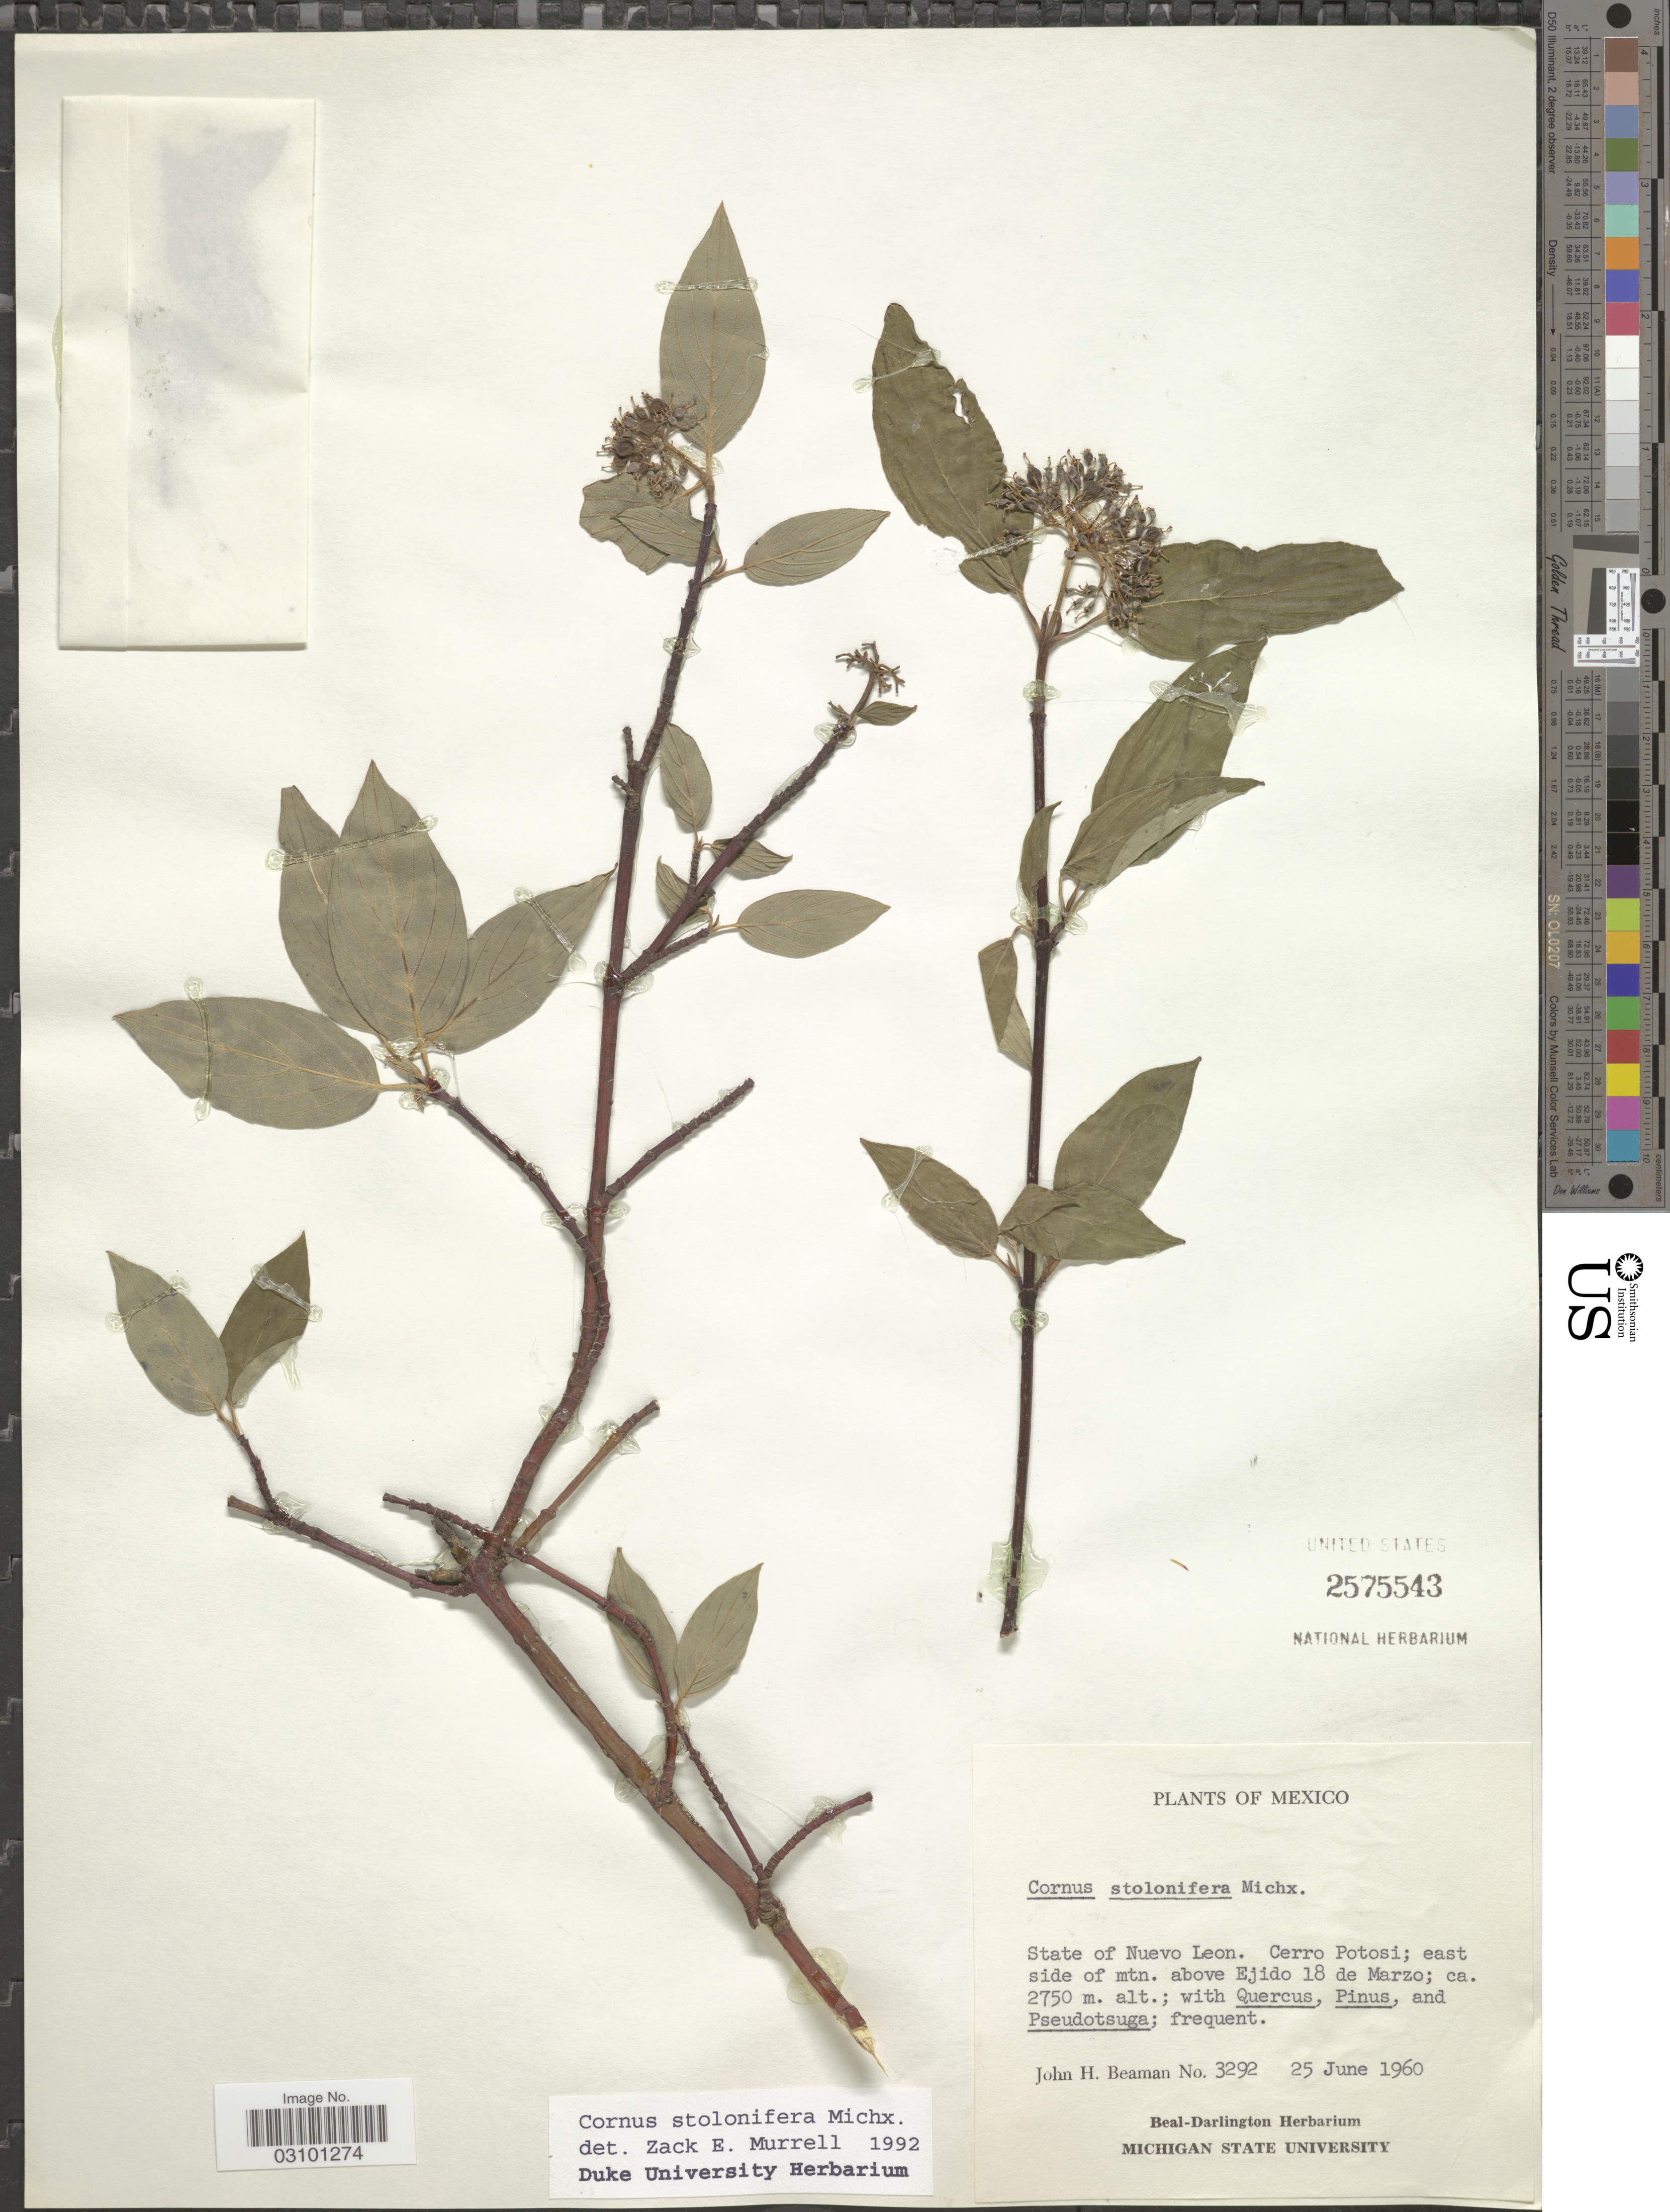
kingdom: Plantae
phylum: Tracheophyta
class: Magnoliopsida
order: Cornales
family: Cornaceae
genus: Cornus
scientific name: Cornus stolonifera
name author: Michx.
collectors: J. H. Beaman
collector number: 3292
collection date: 1960-06-25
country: Mexico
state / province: Nuevo León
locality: Cerro Potosi; east side of mtn. above Ejido 18 de Marzo.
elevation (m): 2750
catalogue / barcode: US 2575543